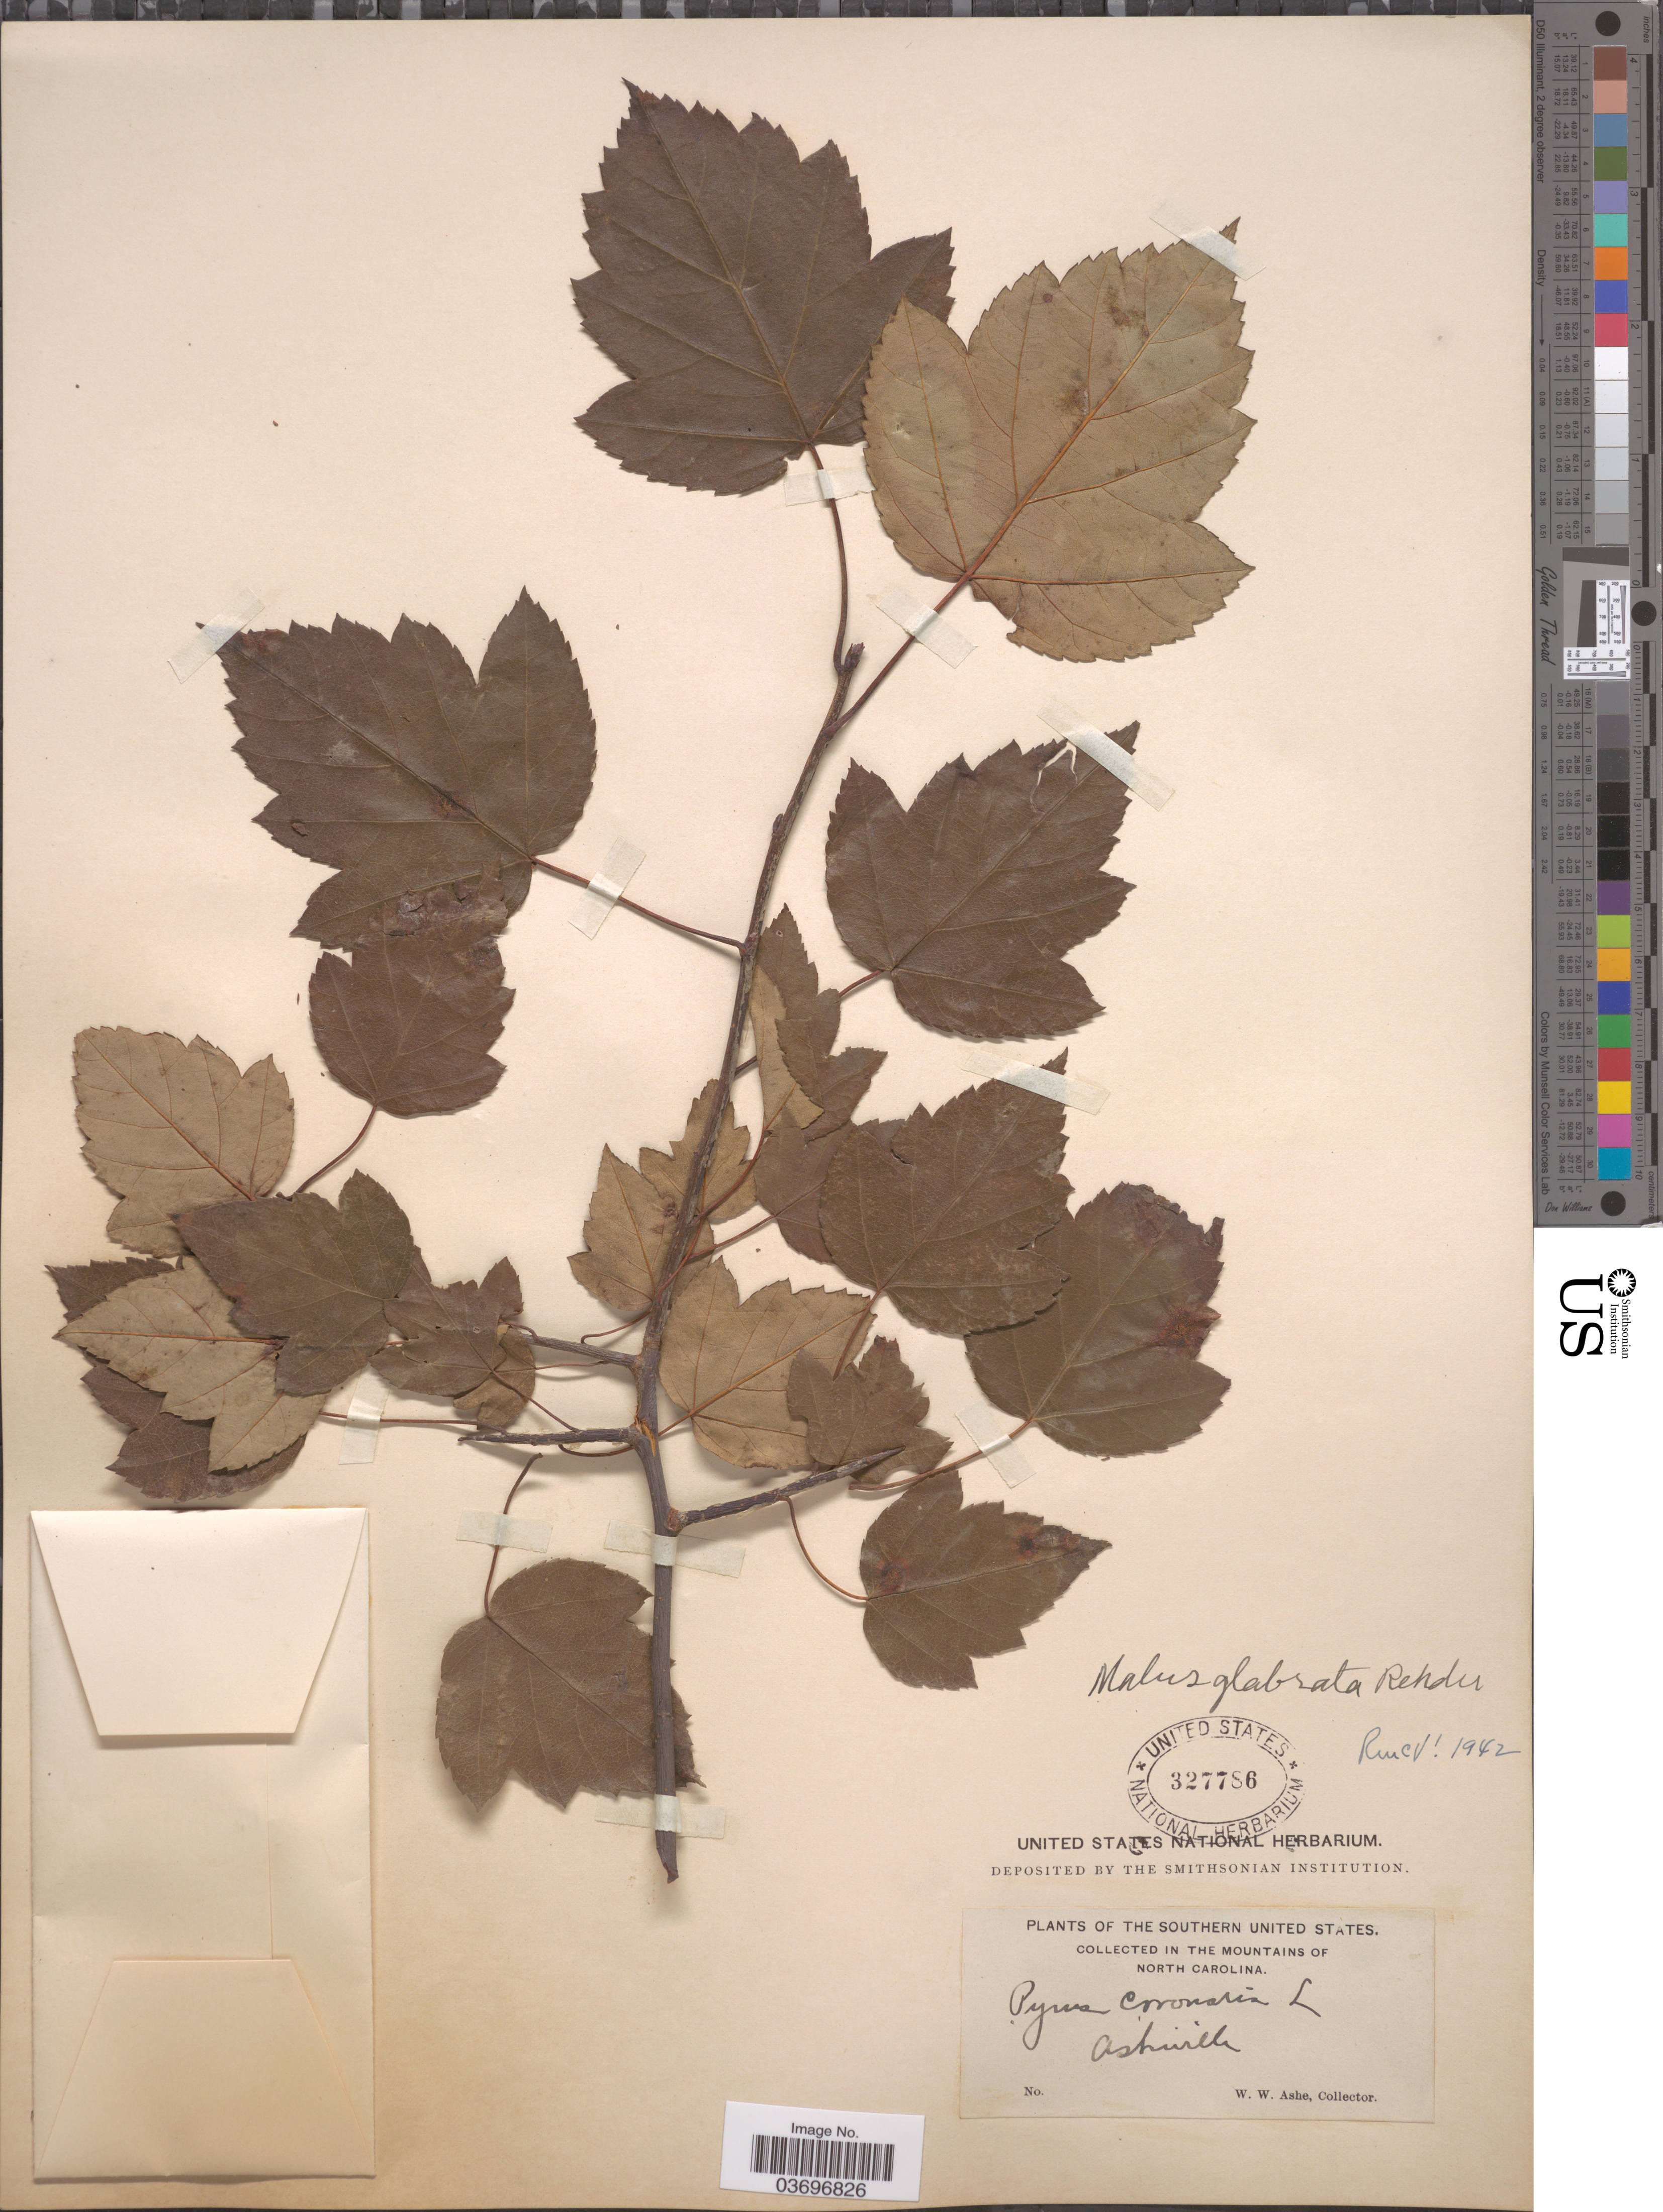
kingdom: Plantae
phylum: Tracheophyta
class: Magnoliopsida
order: Rosales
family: Rosaceae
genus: Malus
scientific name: Malus glabrata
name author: Rehder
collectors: W. W. Ashe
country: United States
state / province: North Carolina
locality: Southern United States. In the mountains of North Carolina. Asheville.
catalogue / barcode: US 327786